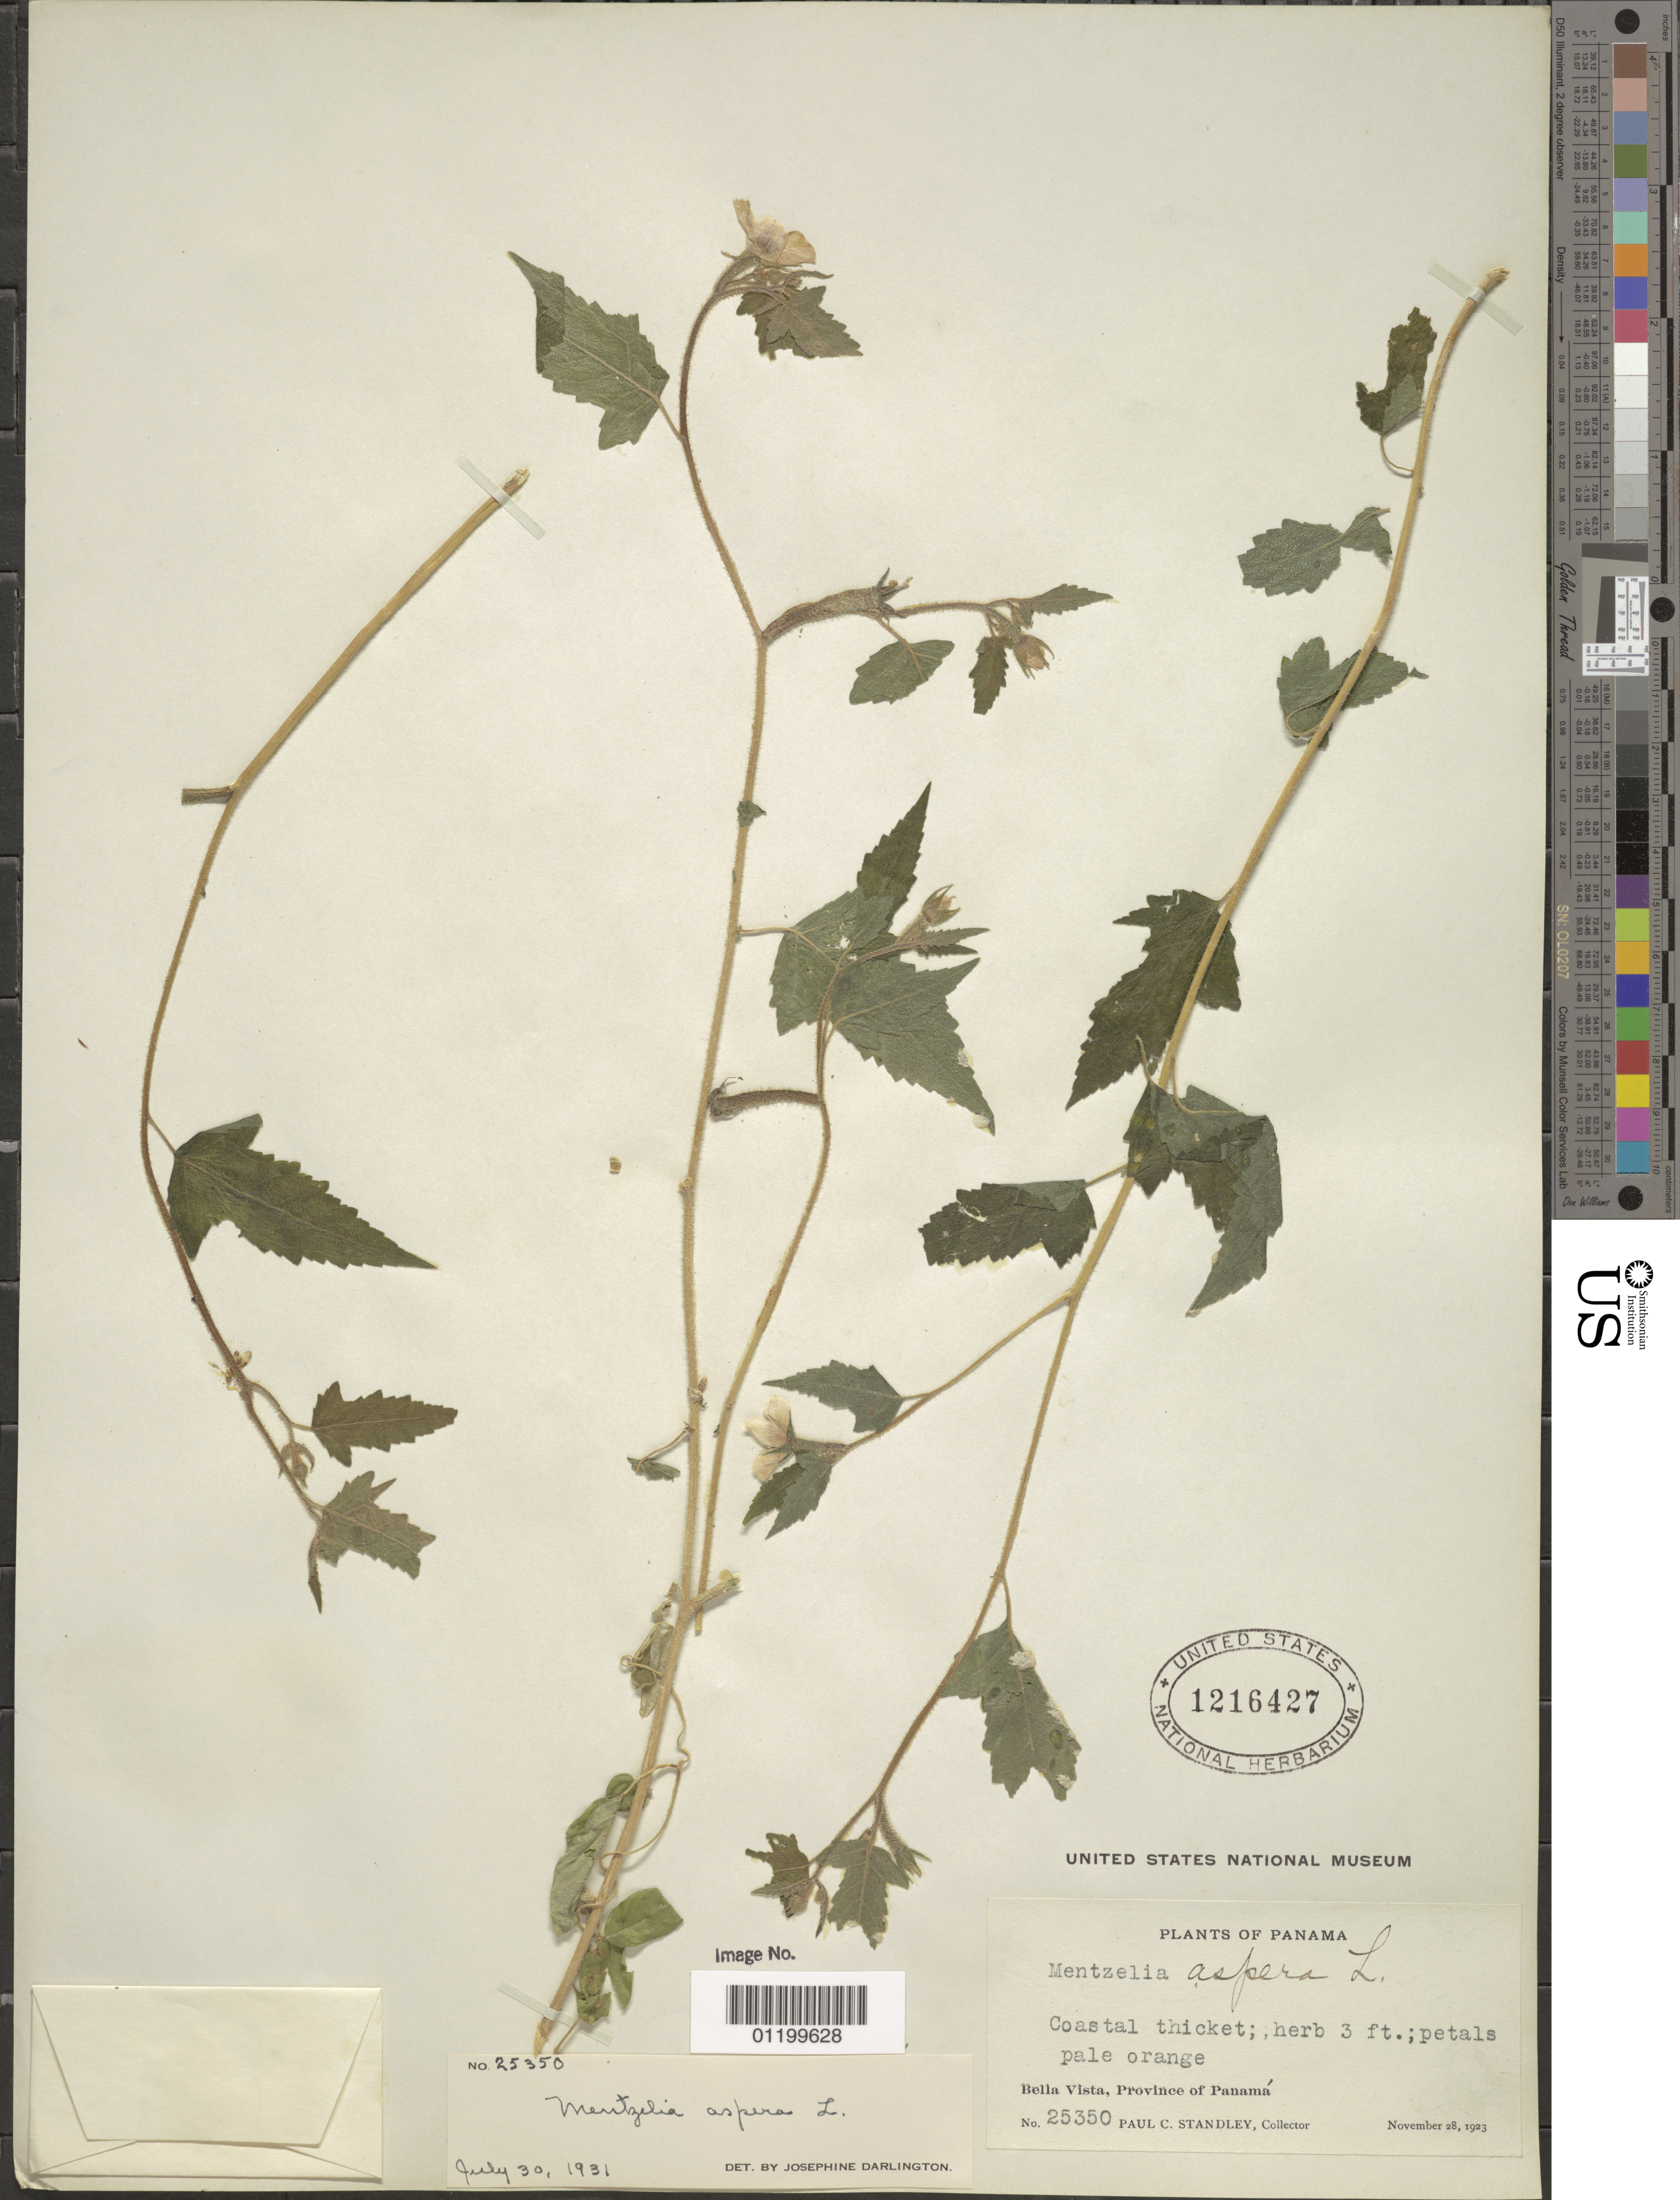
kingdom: Plantae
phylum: Tracheophyta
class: Magnoliopsida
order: Cornales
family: Loasaceae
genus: Mentzelia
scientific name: Mentzelia aspera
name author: L.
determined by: Darlington, J.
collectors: P. C. Standley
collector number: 25350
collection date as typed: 28 Nov 1923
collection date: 1923-11-28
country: Panama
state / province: Panamá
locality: Bella Vista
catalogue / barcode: US 1216427